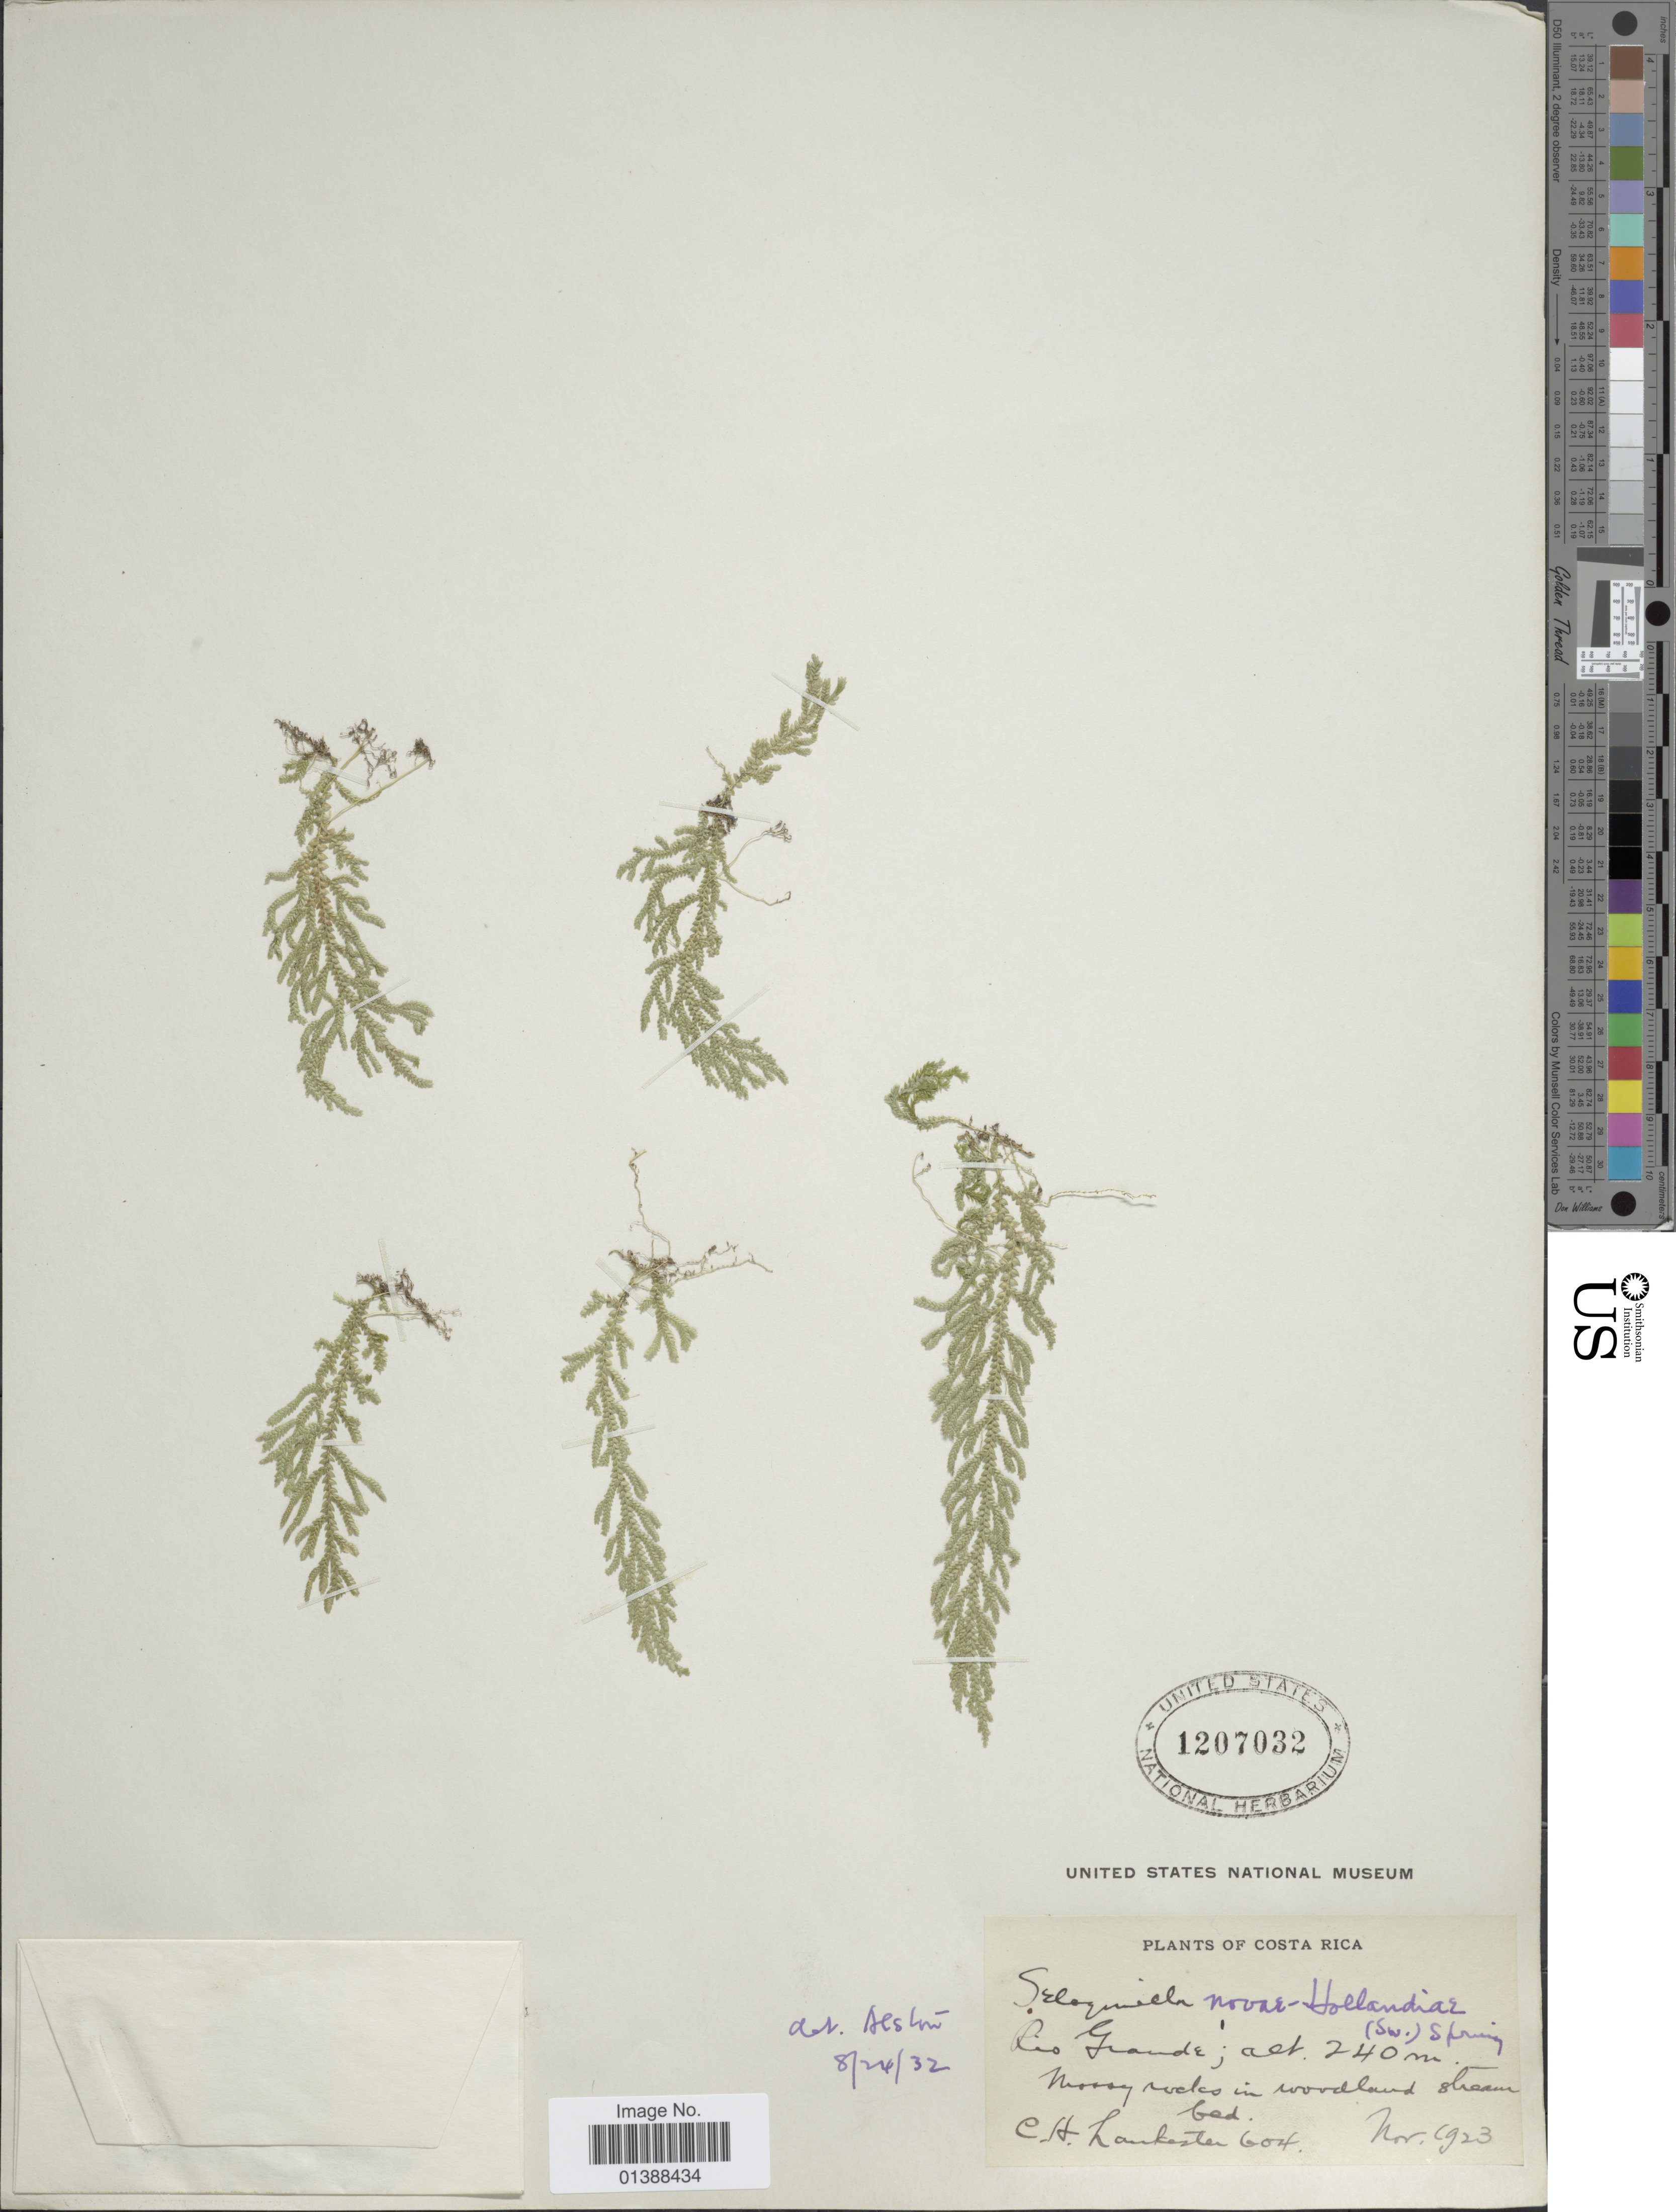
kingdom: Plantae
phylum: Tracheophyta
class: Lycopodiopsida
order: Selaginellales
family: Selaginellaceae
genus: Selaginella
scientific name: Selaginella mikeneei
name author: Valdespino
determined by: Valdespino, I. A., (PMA), Universidad de Panama (PANAMA)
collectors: C. H. Lankester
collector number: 604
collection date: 1923-11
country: Costa Rica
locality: Rio Grandé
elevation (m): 240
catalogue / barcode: US 1207032